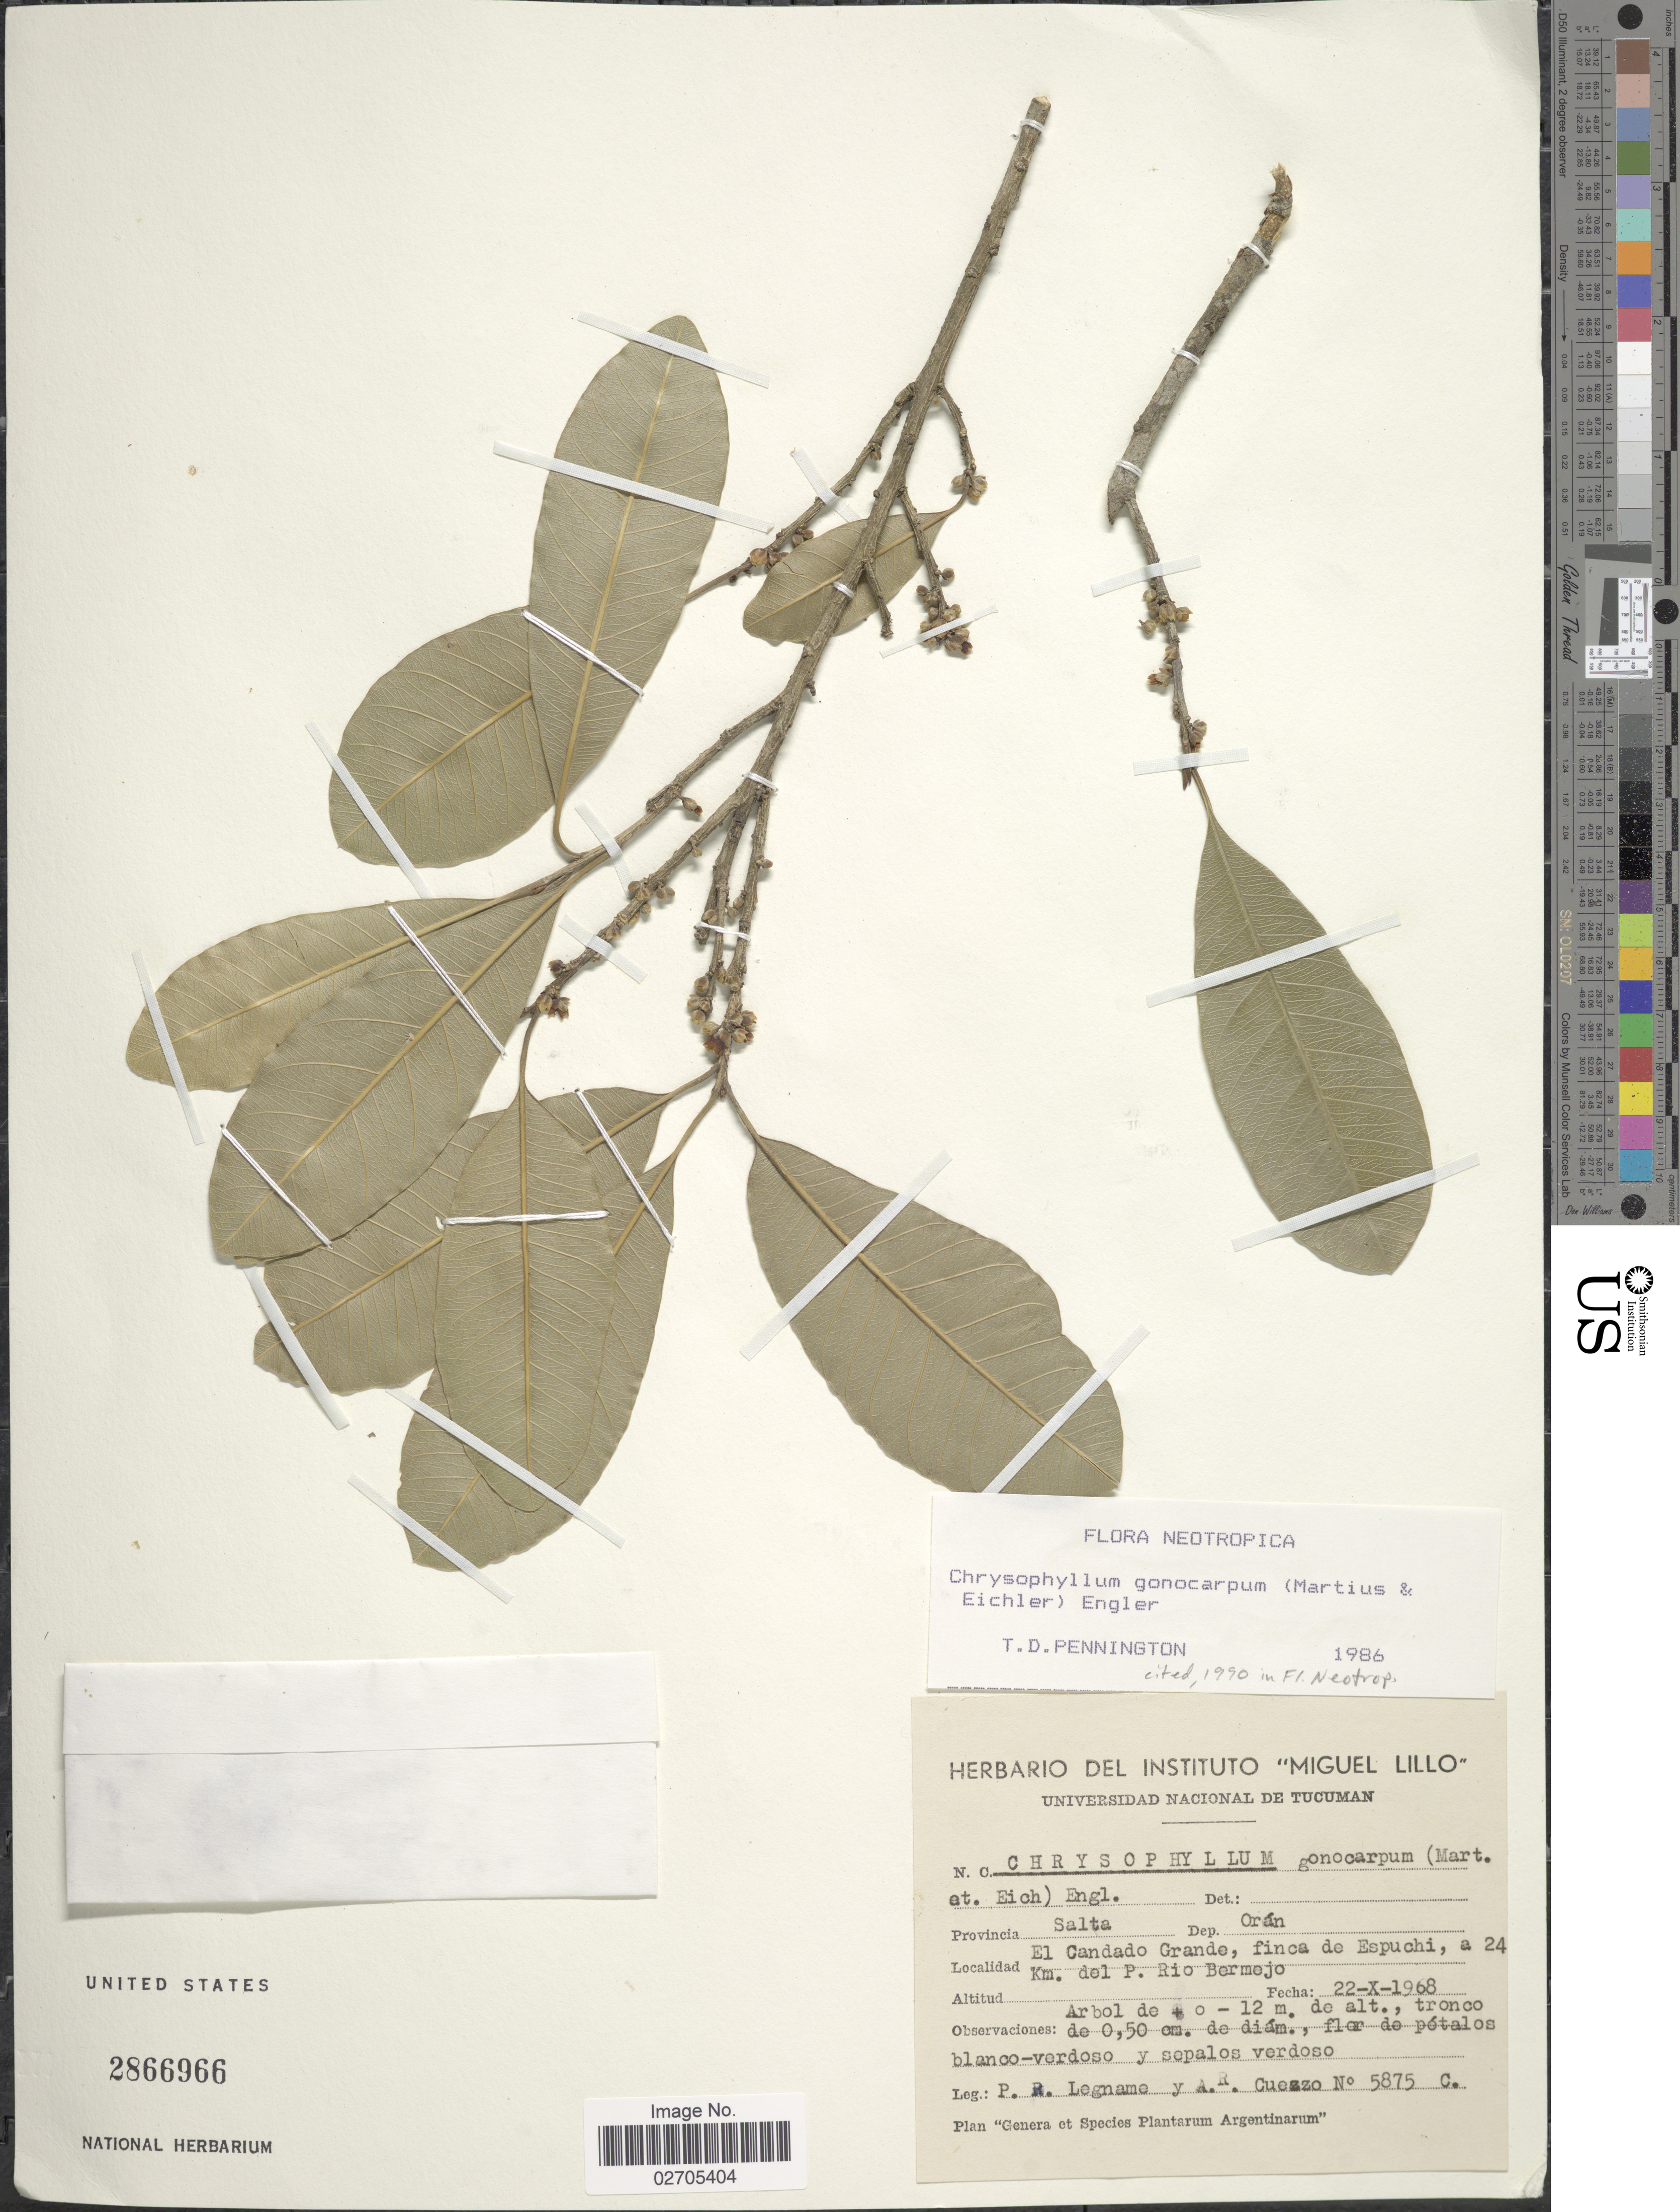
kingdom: Plantae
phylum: Tracheophyta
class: Magnoliopsida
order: Ericales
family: Sapotaceae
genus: Chrysophyllum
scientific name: Chrysophyllum gonocarpum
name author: (Mart. & Eichler ex Miq.) Engl.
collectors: P. R. Legname & R. Cuezzo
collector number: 5875 C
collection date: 1968-10-22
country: Argentina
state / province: Salta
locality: Dep. Orán, El Candado Grande, finca de Espuchi, a 24 Km del P. Rio Bermejo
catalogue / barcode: US 2866966